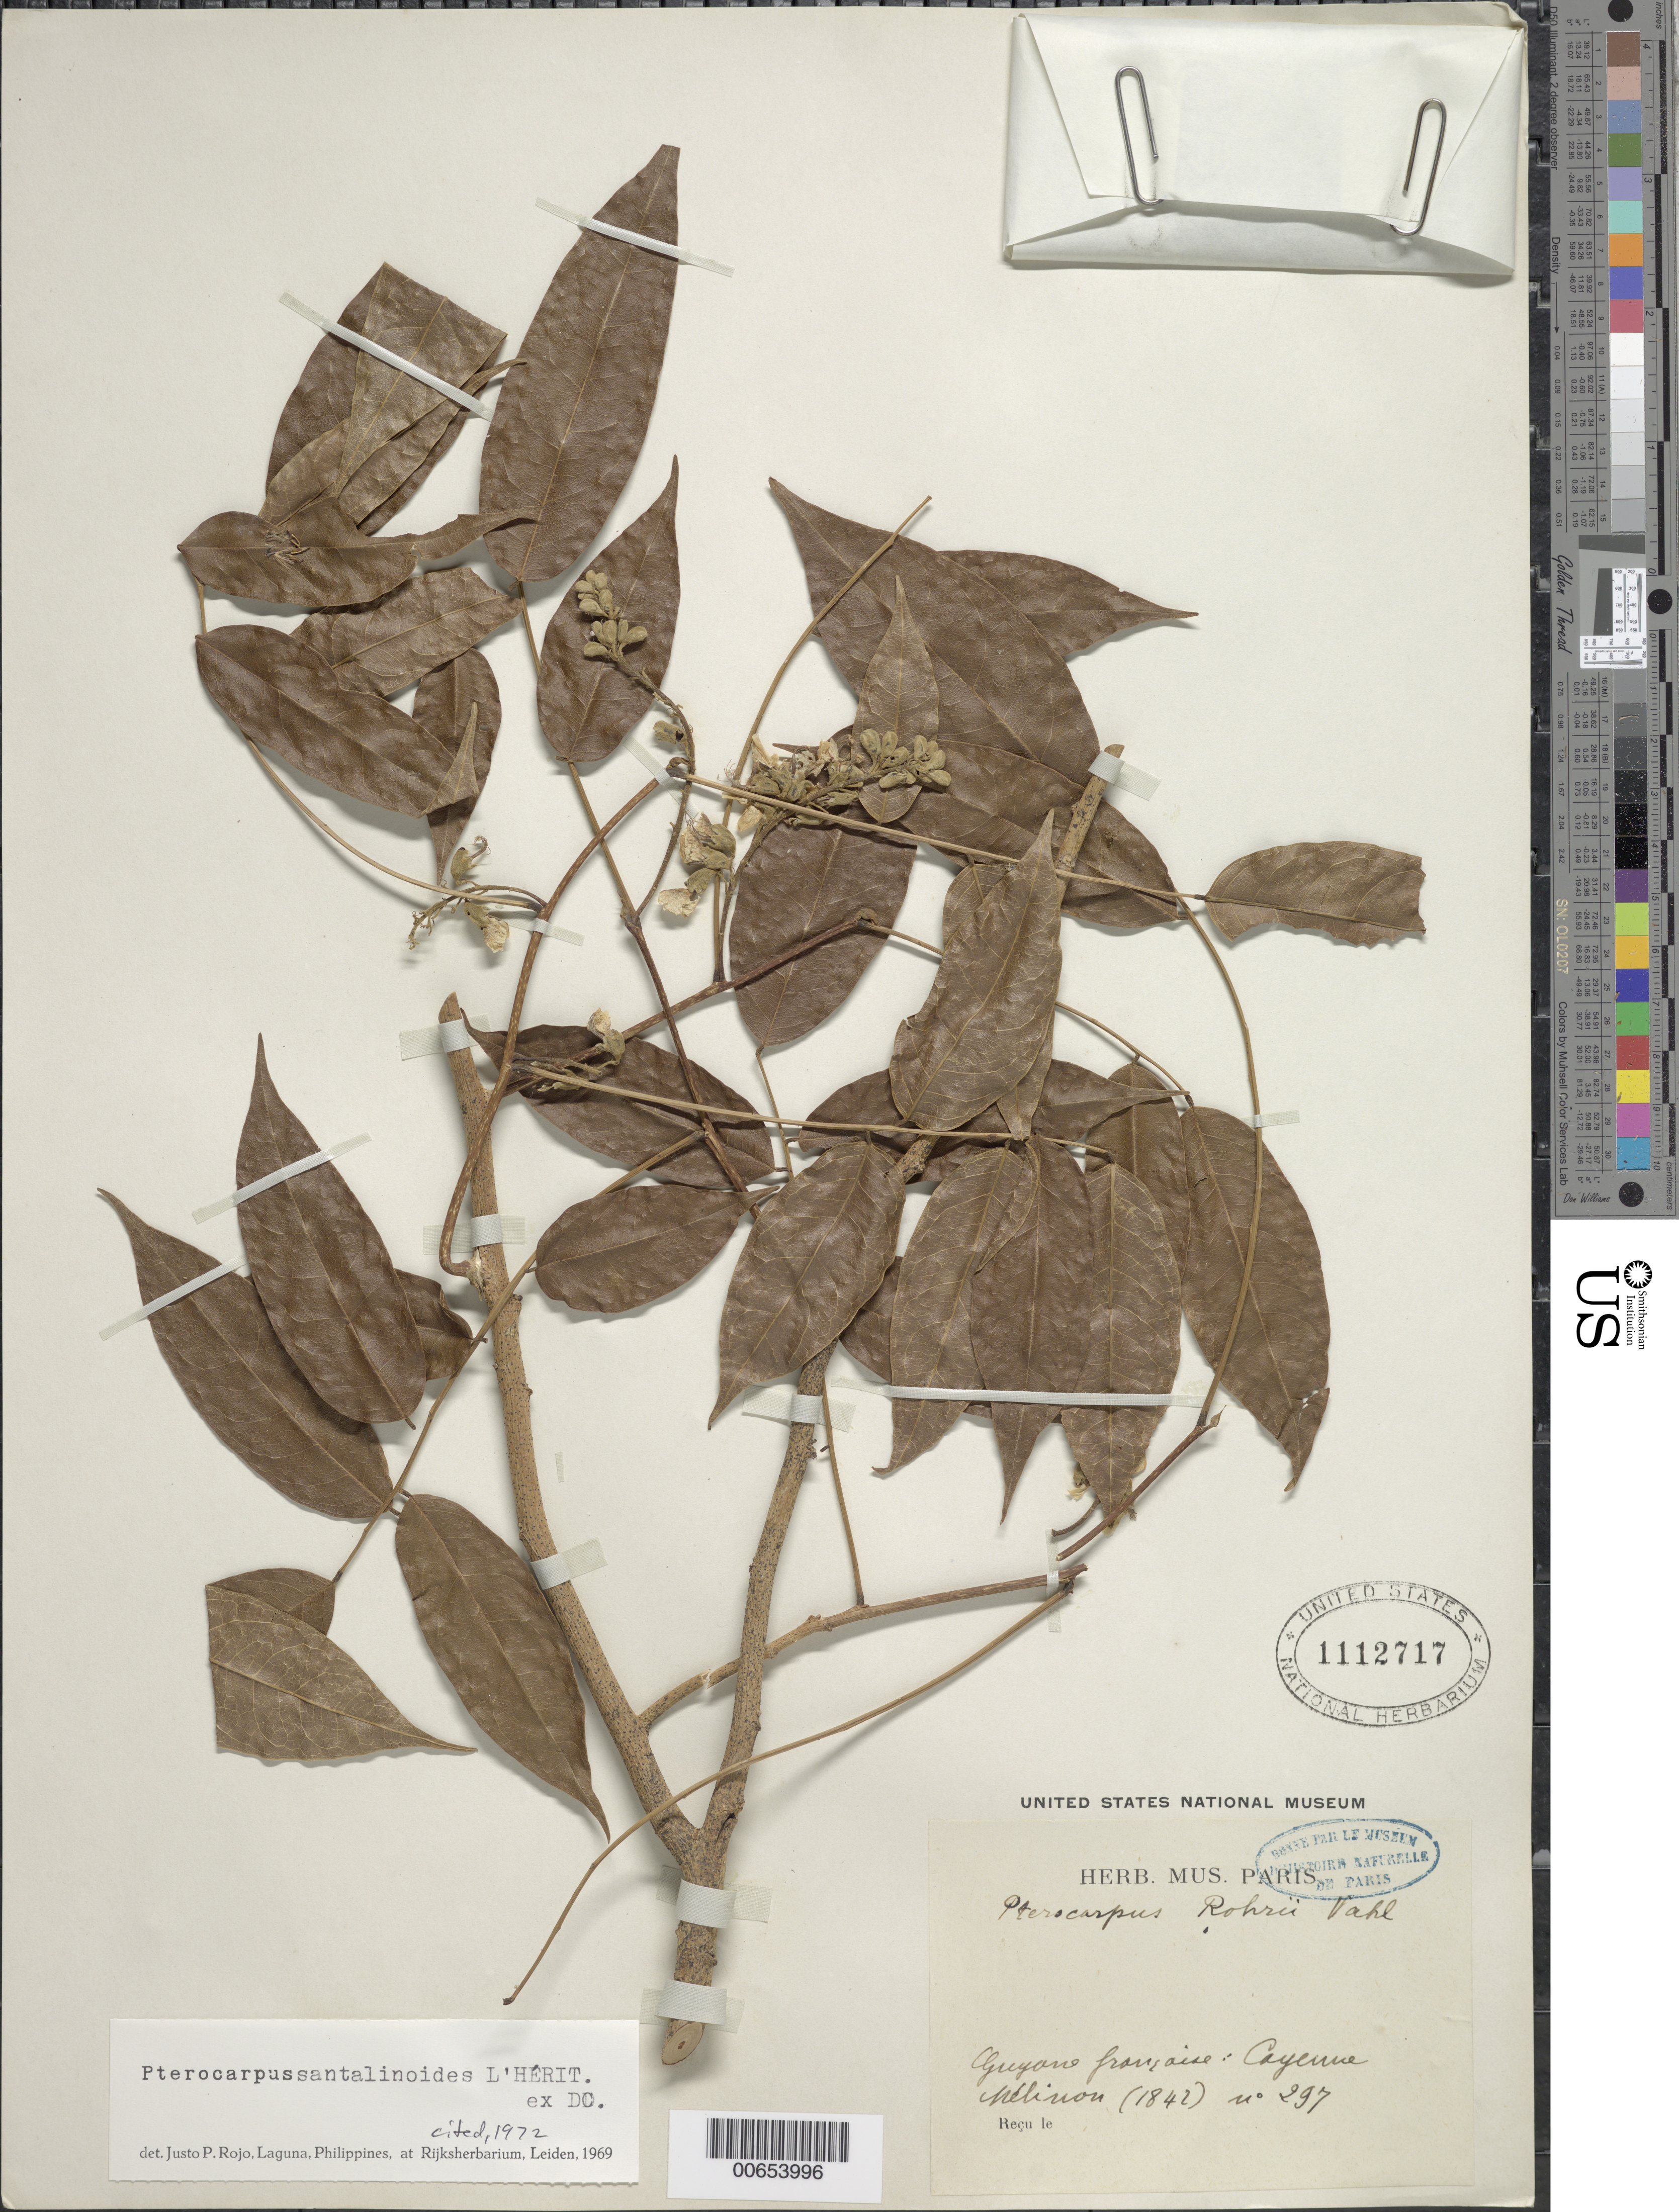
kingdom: Plantae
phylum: Tracheophyta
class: Magnoliopsida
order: Fabales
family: Fabaceae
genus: Pterocarpus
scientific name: Pterocarpus santalinoides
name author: L'Hér. ex DC.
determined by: Rojo, Justo P., (L), Nationaal Herbarium Nederland, Leiden University branch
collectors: E. Mélinon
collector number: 297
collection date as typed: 1842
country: French Guiana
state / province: Cayenne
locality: Cayenne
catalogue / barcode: US 1112717